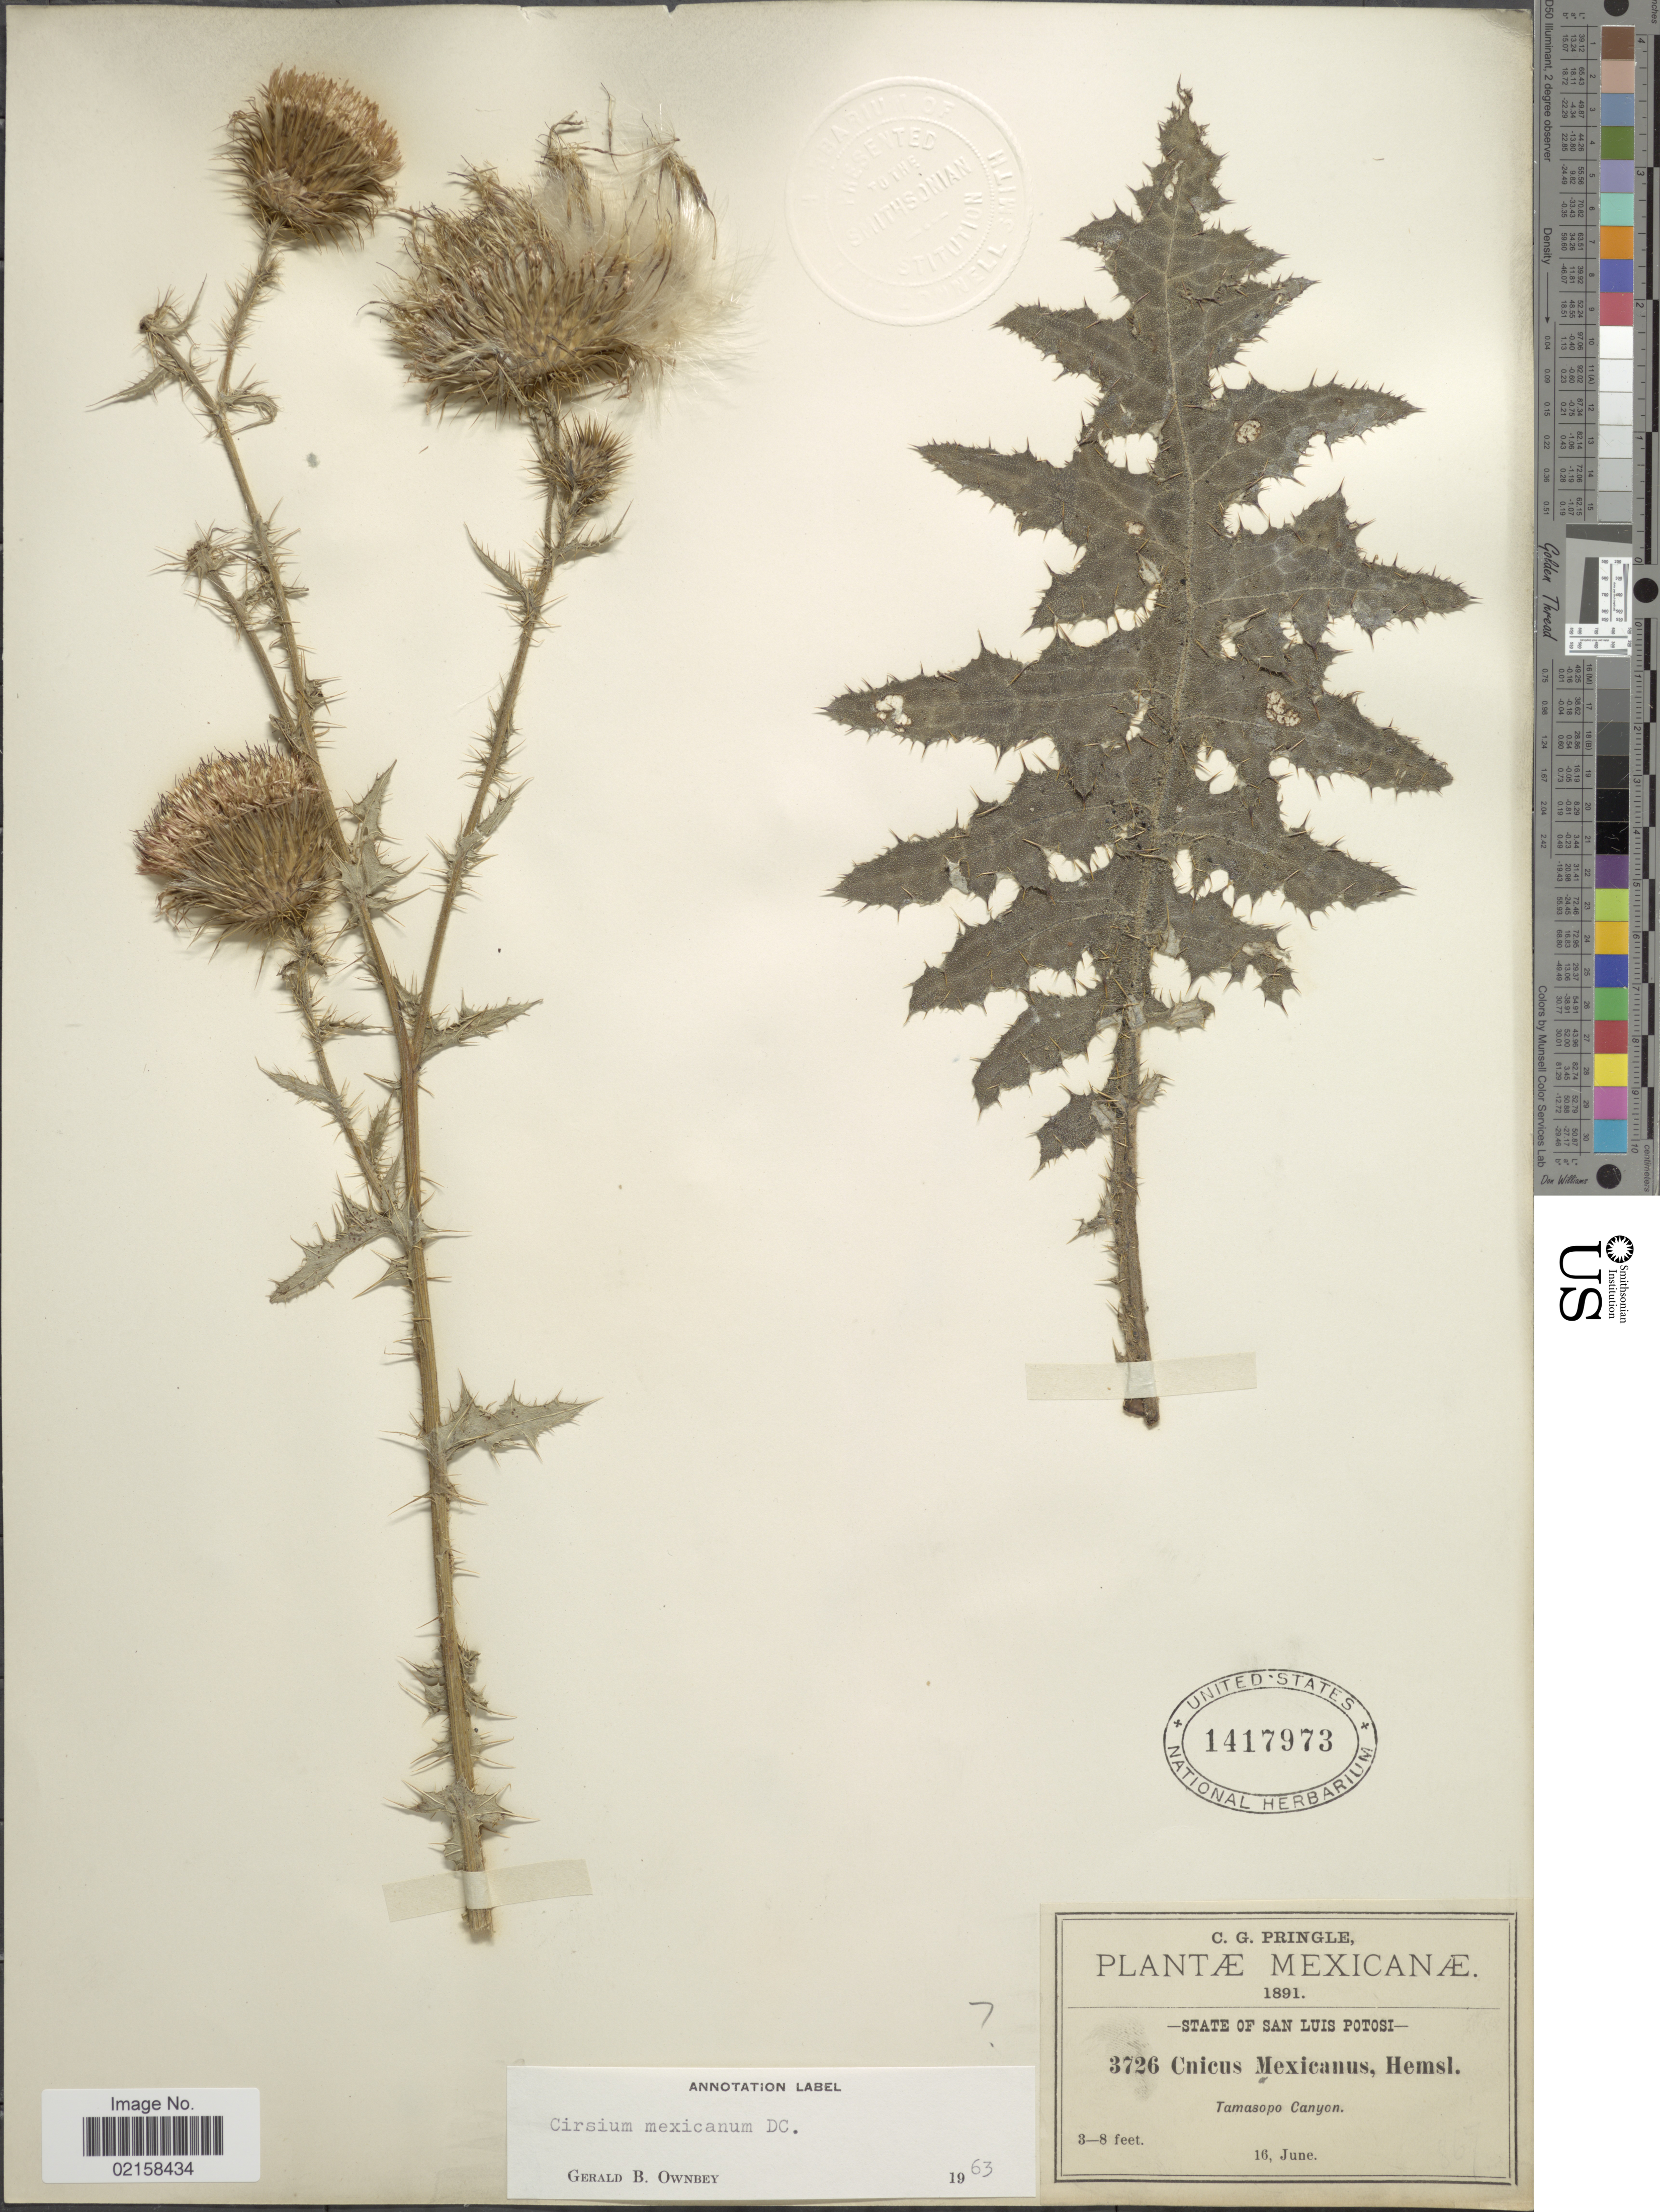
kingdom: Plantae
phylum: Tracheophyta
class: Magnoliopsida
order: Asterales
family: Asteraceae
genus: Cirsium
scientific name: Cirsium mexicanum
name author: DC.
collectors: C. G. Pringle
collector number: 3726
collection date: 1891-06-16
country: Mexico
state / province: San Luis Potosí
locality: Tamasopo Canyon.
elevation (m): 1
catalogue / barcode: US 1417973